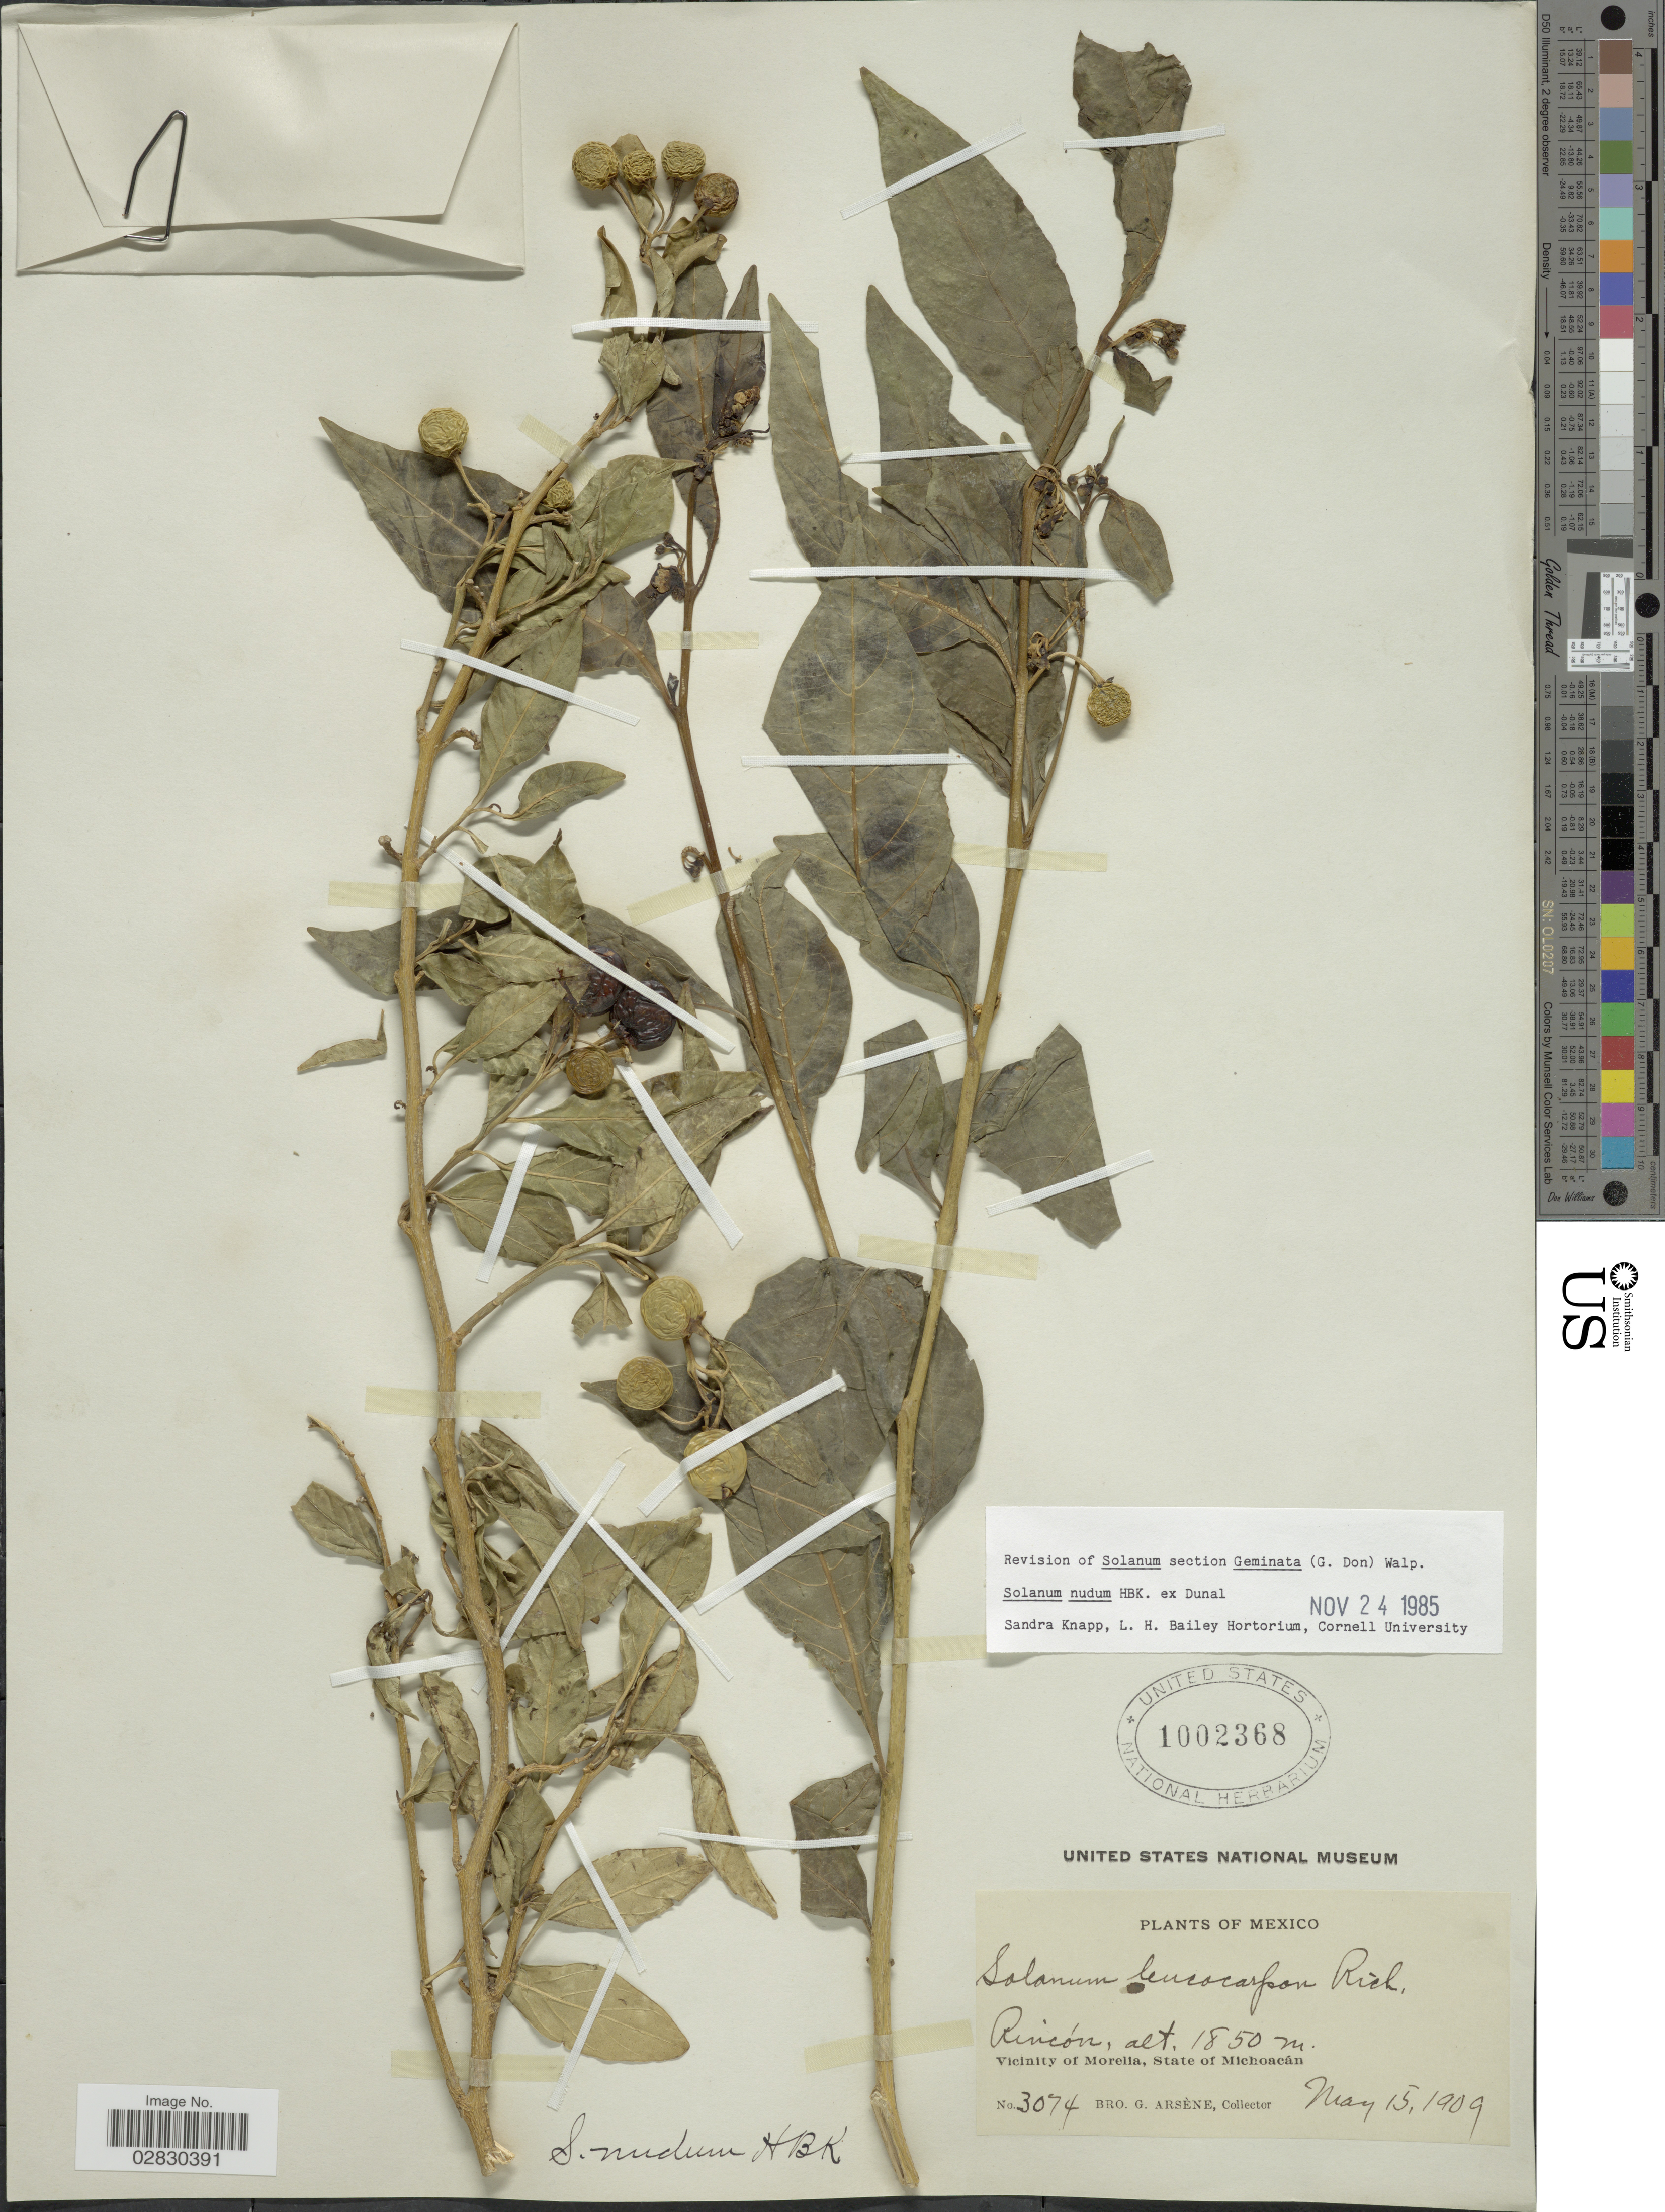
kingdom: Plantae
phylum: Tracheophyta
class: Magnoliopsida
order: Solanales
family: Solanaceae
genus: Solanum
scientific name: Solanum nudum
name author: Humb. & Bonpl. ex Dunal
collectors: Bro. G. Arsène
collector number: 3074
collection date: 1909-05-15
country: Mexico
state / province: Michoacán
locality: Rincón. Vicinity of Morelia.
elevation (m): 1850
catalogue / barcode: US 1002368